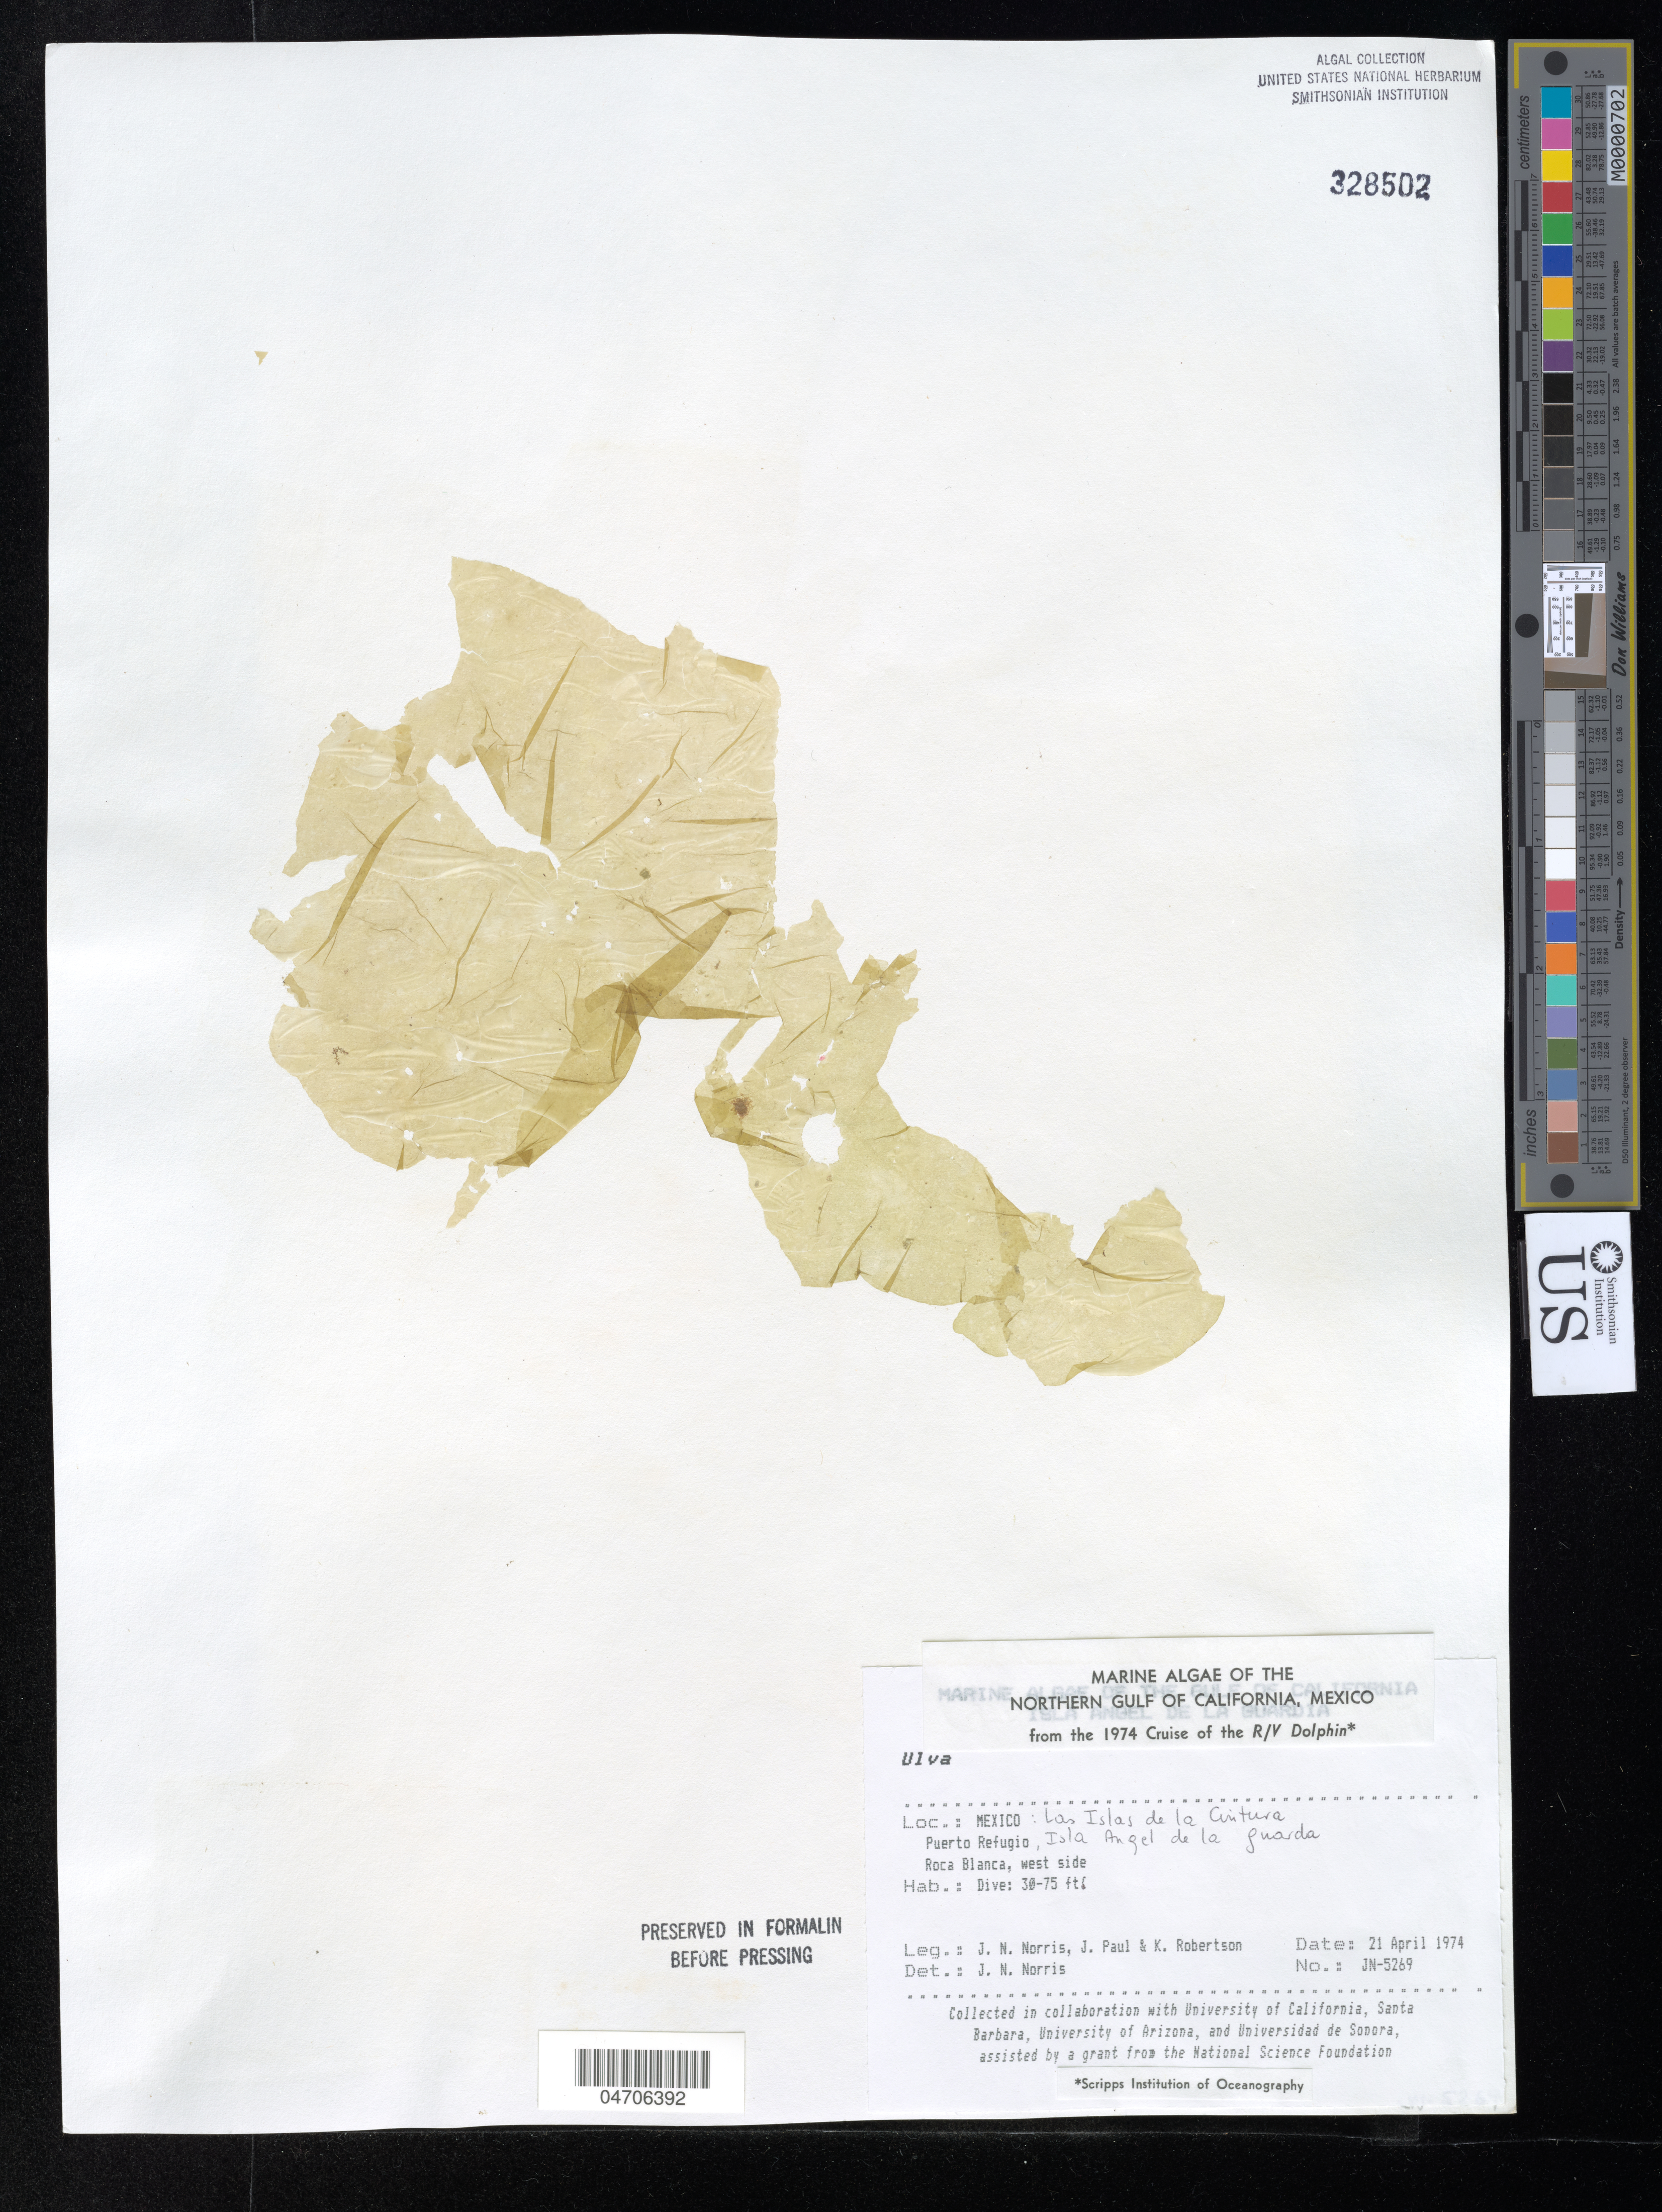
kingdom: Plantae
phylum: Chlorophyta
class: Ulvophyceae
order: Ulvales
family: Ulvaceae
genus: Ulva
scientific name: Ulva sp.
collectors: J. Norris, J. Paul & K. Robertson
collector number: JN-5269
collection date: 1974-04-21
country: Mexico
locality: The northern Gulf of California. Las Islas de la Cintura. Puerto Refugio, Isla Angel de la Guarda. Roca Blanca, west side.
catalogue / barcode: US 328502